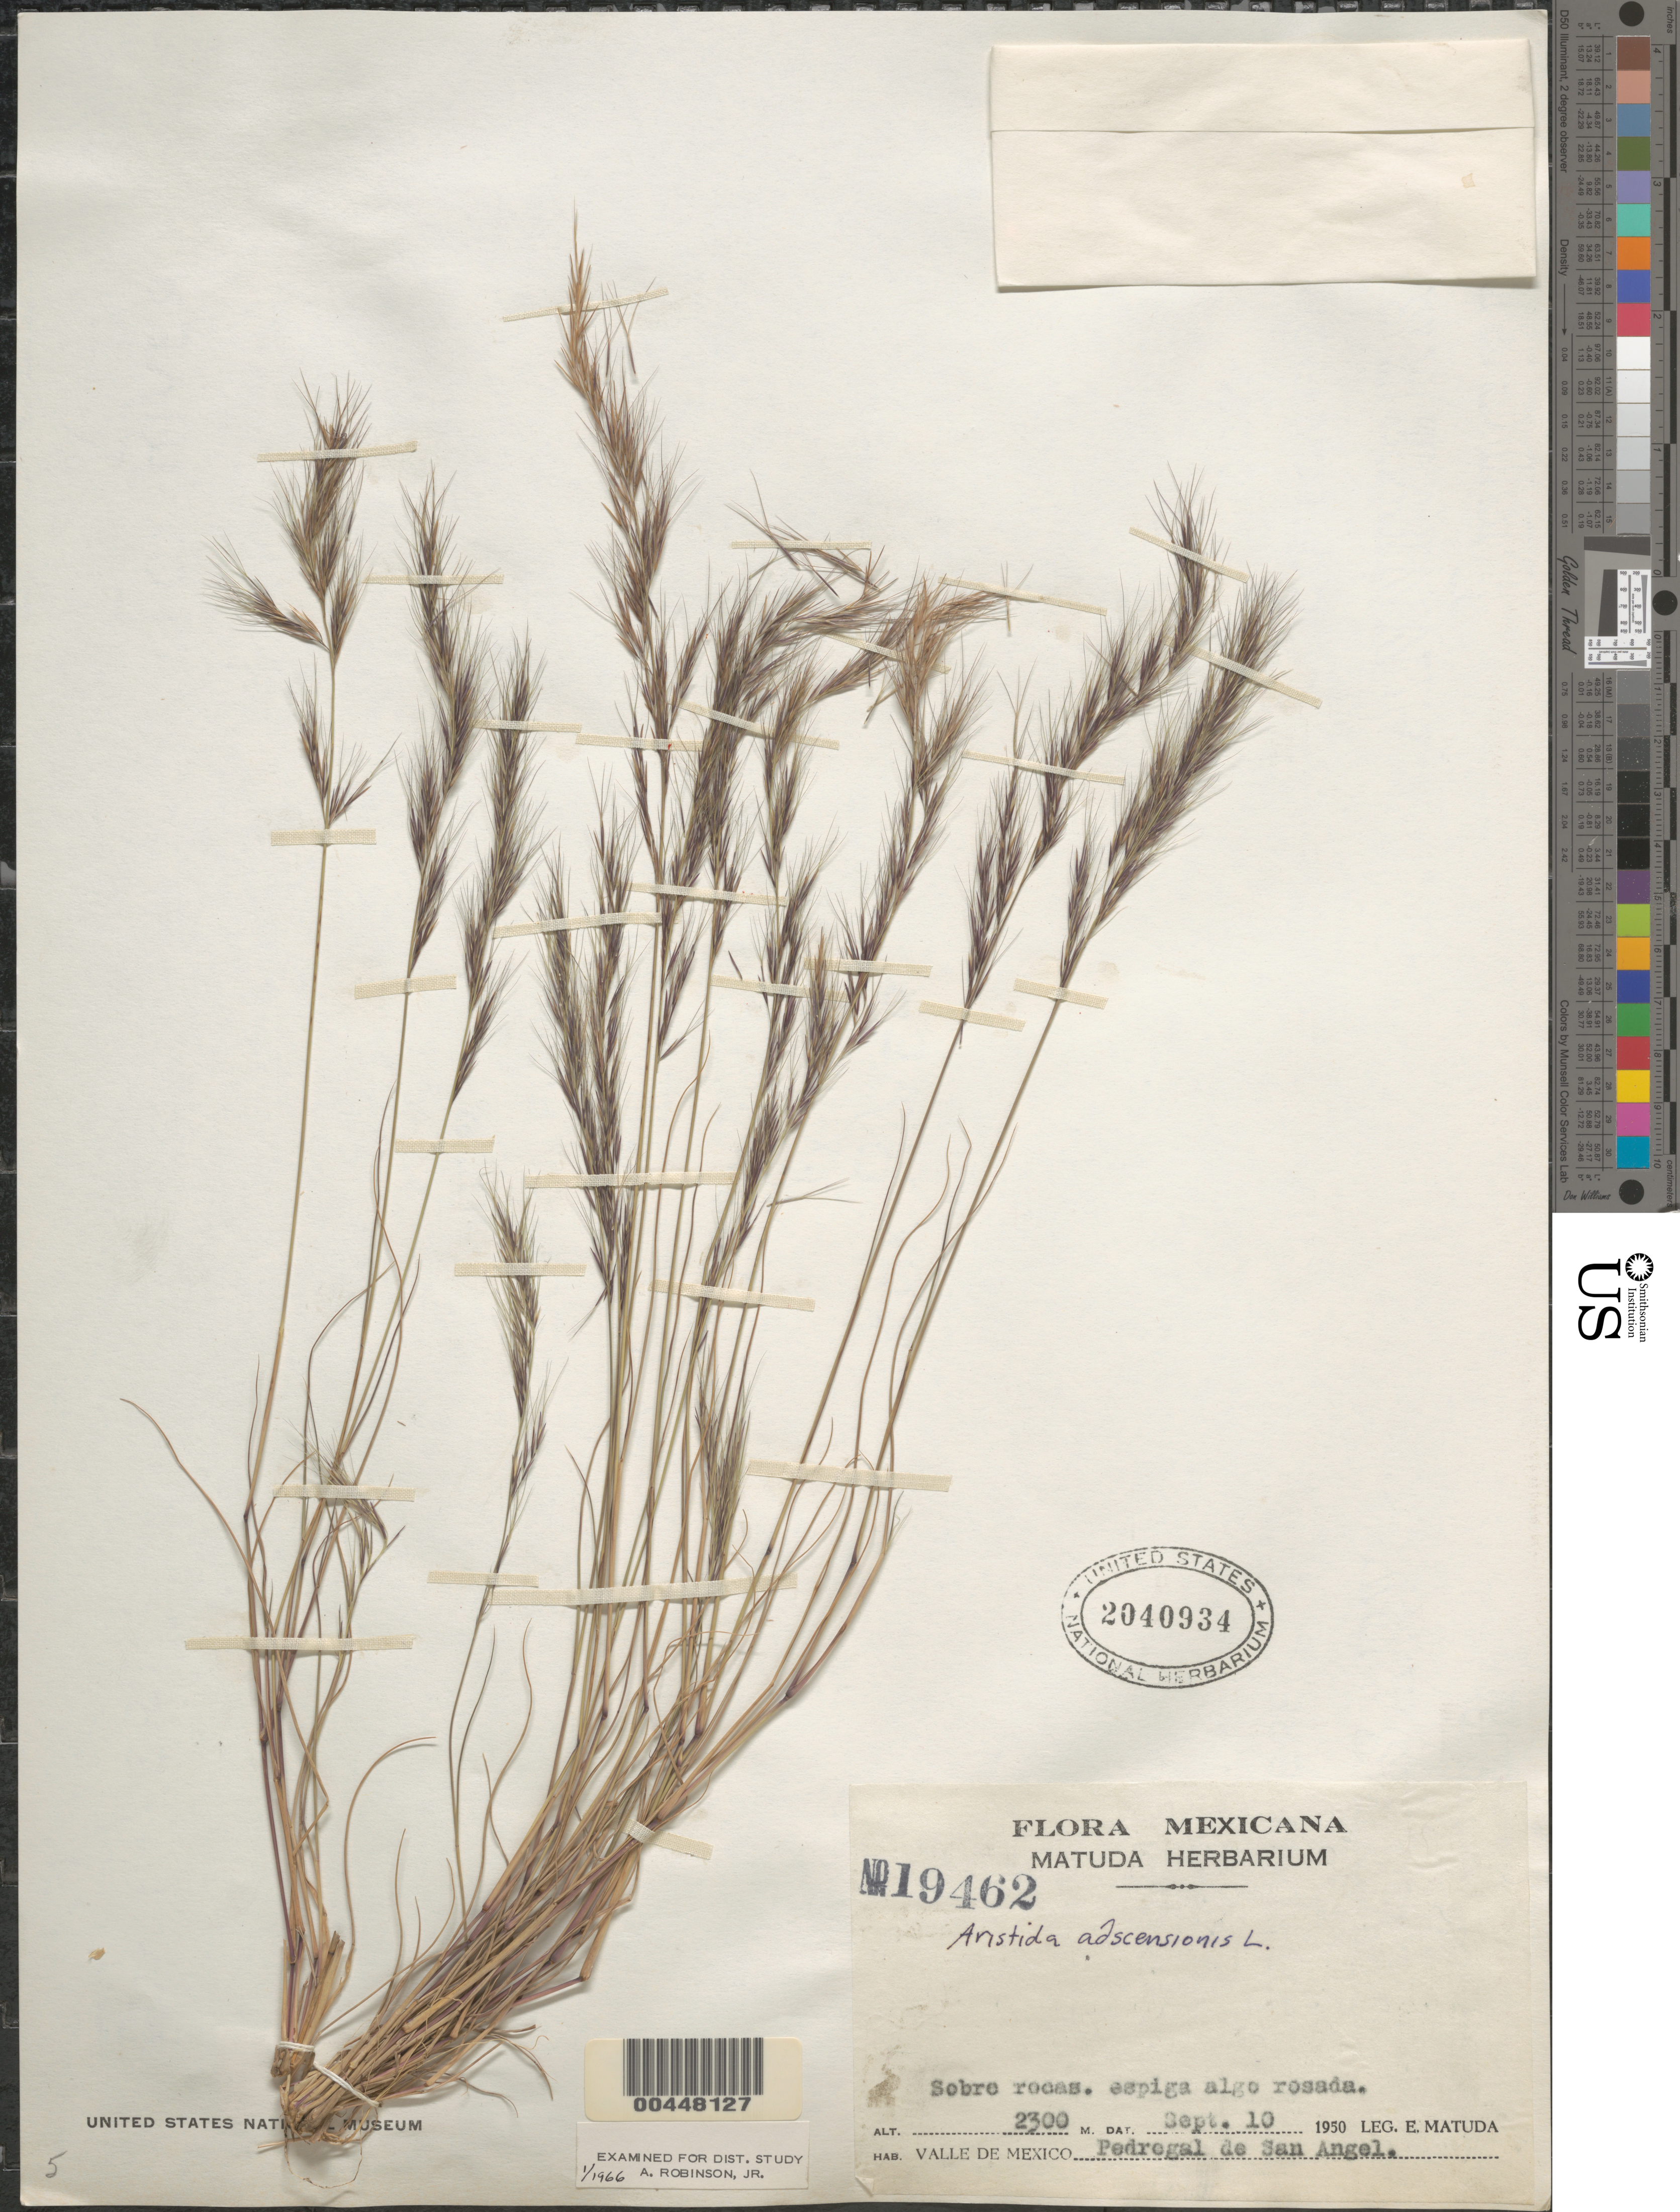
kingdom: Plantae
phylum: Tracheophyta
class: Liliopsida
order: Poales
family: Poaceae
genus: Aristida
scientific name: Aristida adscensionis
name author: L.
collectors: E. Matuda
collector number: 19462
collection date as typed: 10 Sep 1950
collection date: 1950-09-10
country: Mexico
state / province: Distrito Federal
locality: Valle de Mexico, Pedregal de San Angel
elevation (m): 2300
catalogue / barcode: US 2040934